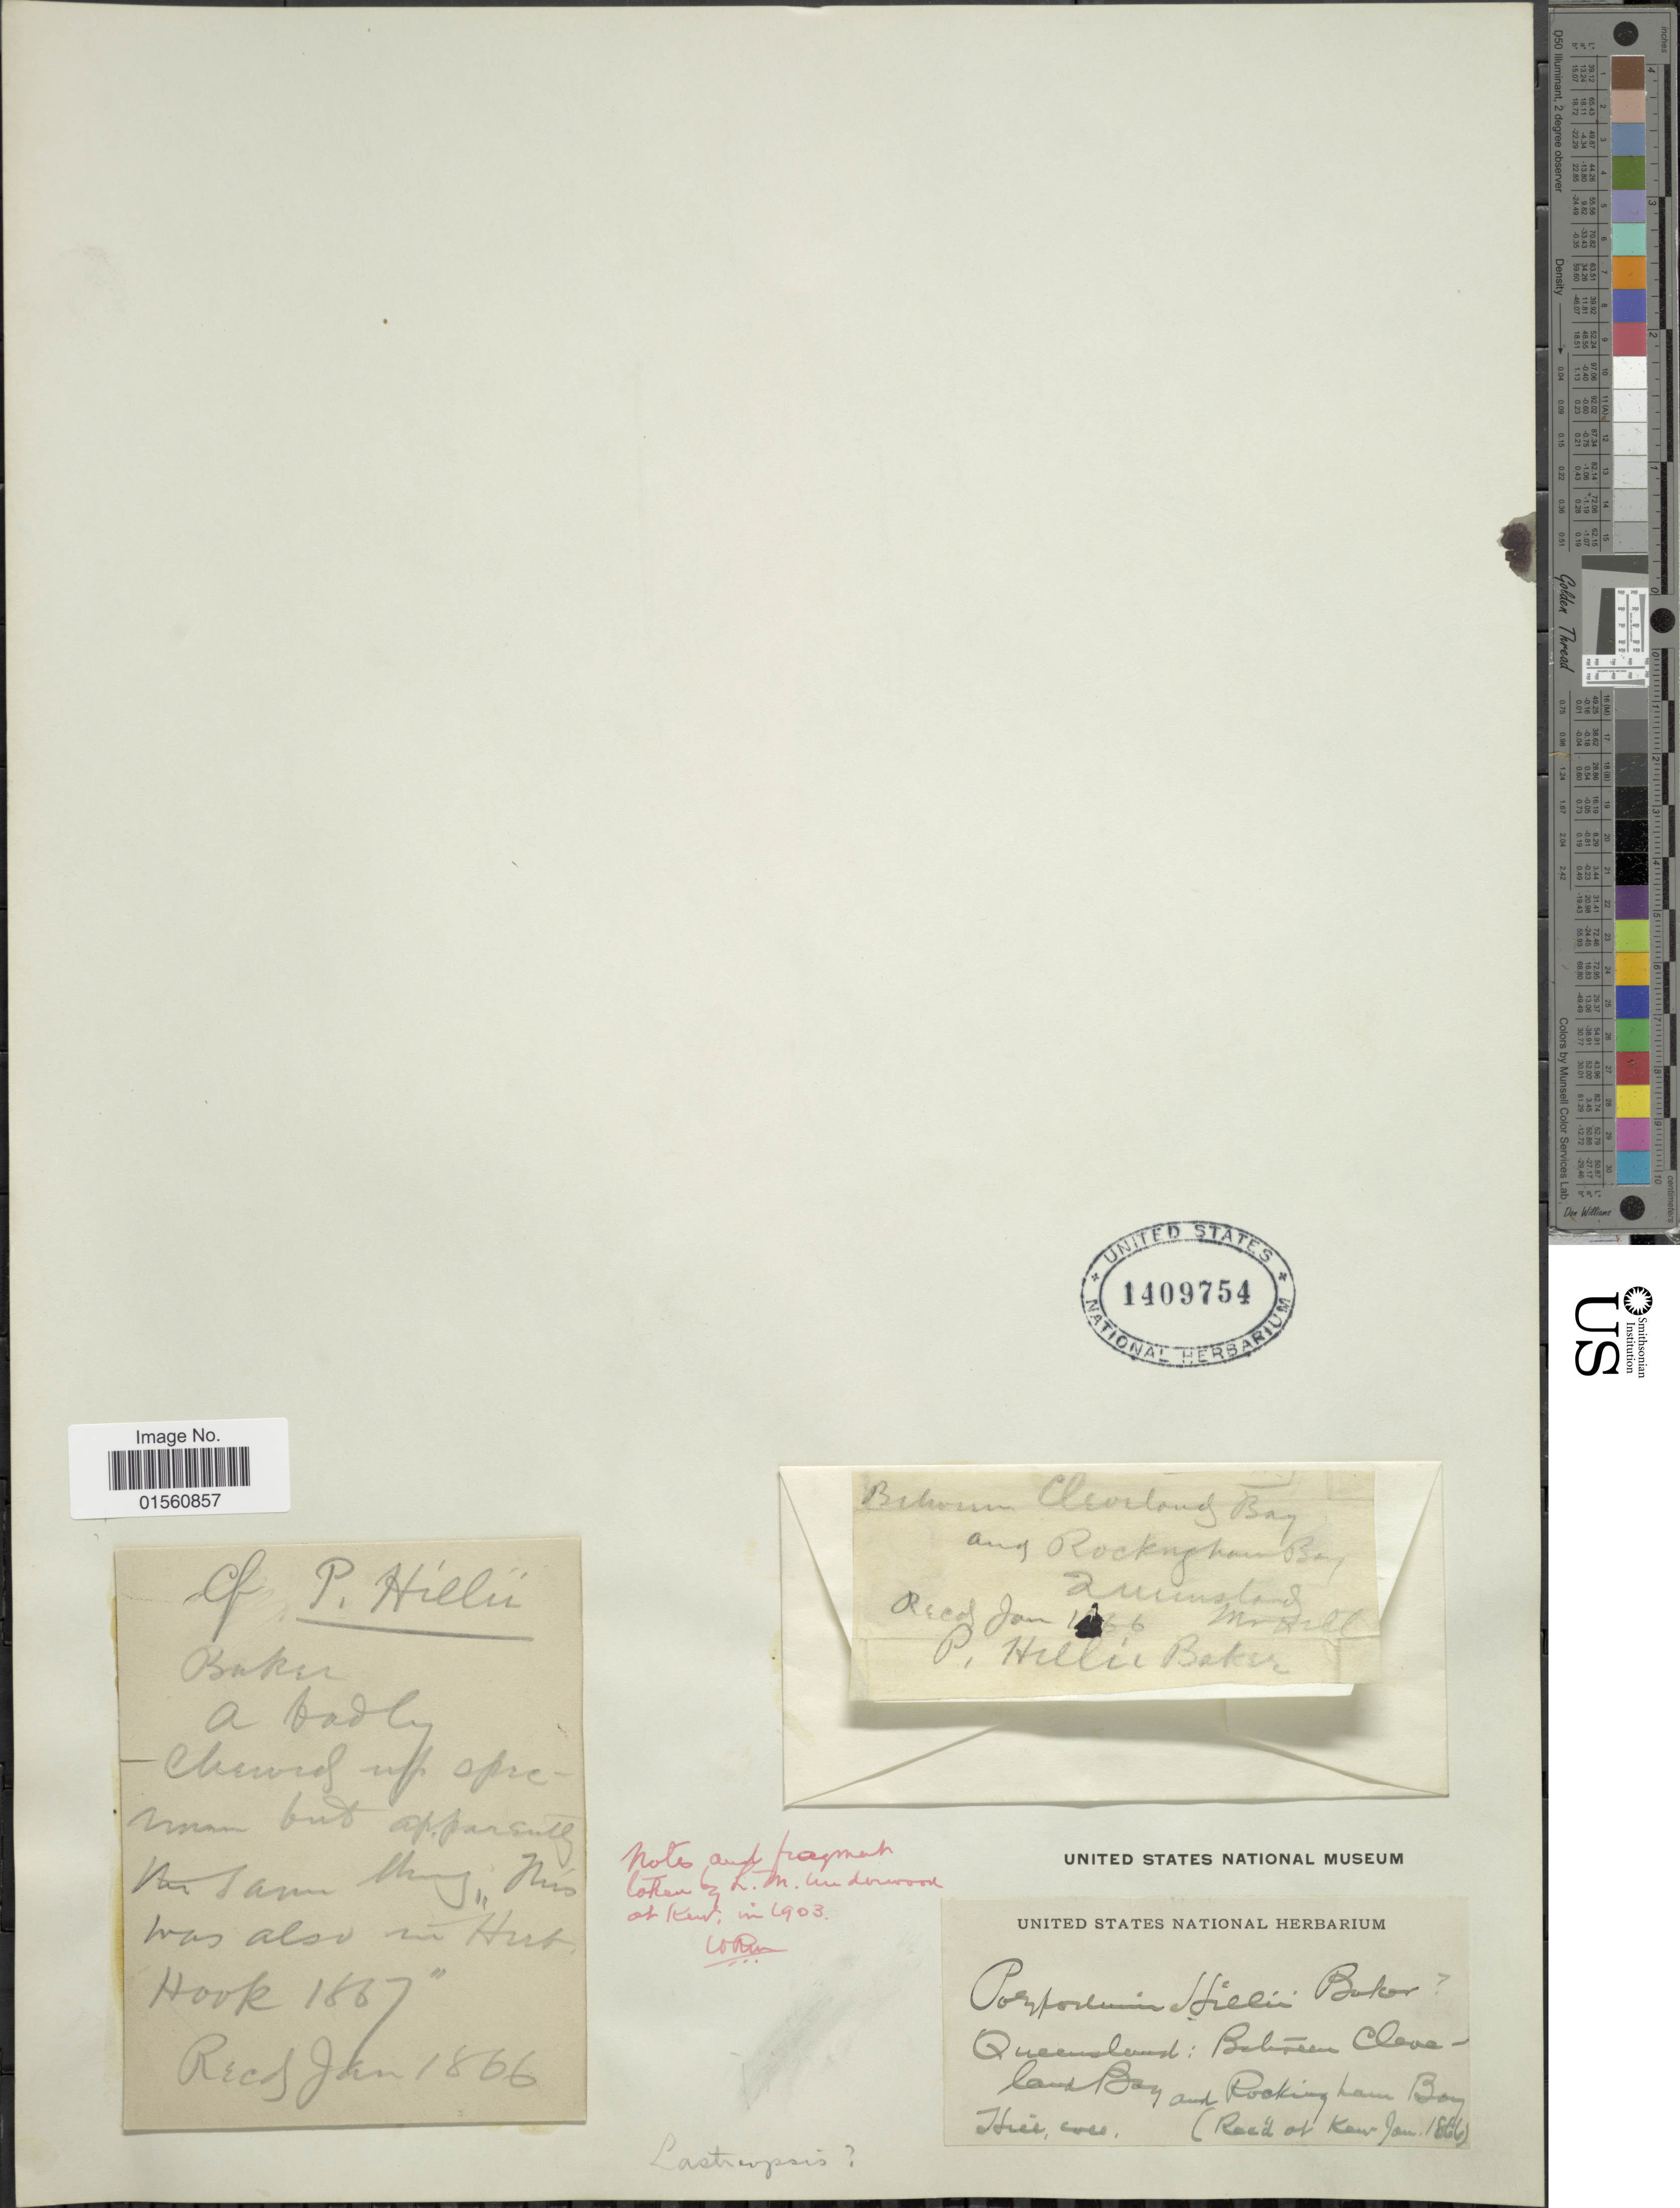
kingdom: Plantae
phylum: Tracheophyta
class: Polypodiopsida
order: Polypodiales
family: Dryopteridaceae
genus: Lastreopsis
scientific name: Lastreopsis sp.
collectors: Hill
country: Australia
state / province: Queensland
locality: Between Cleveland Bay and Rockingham Bay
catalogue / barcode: US 1409754